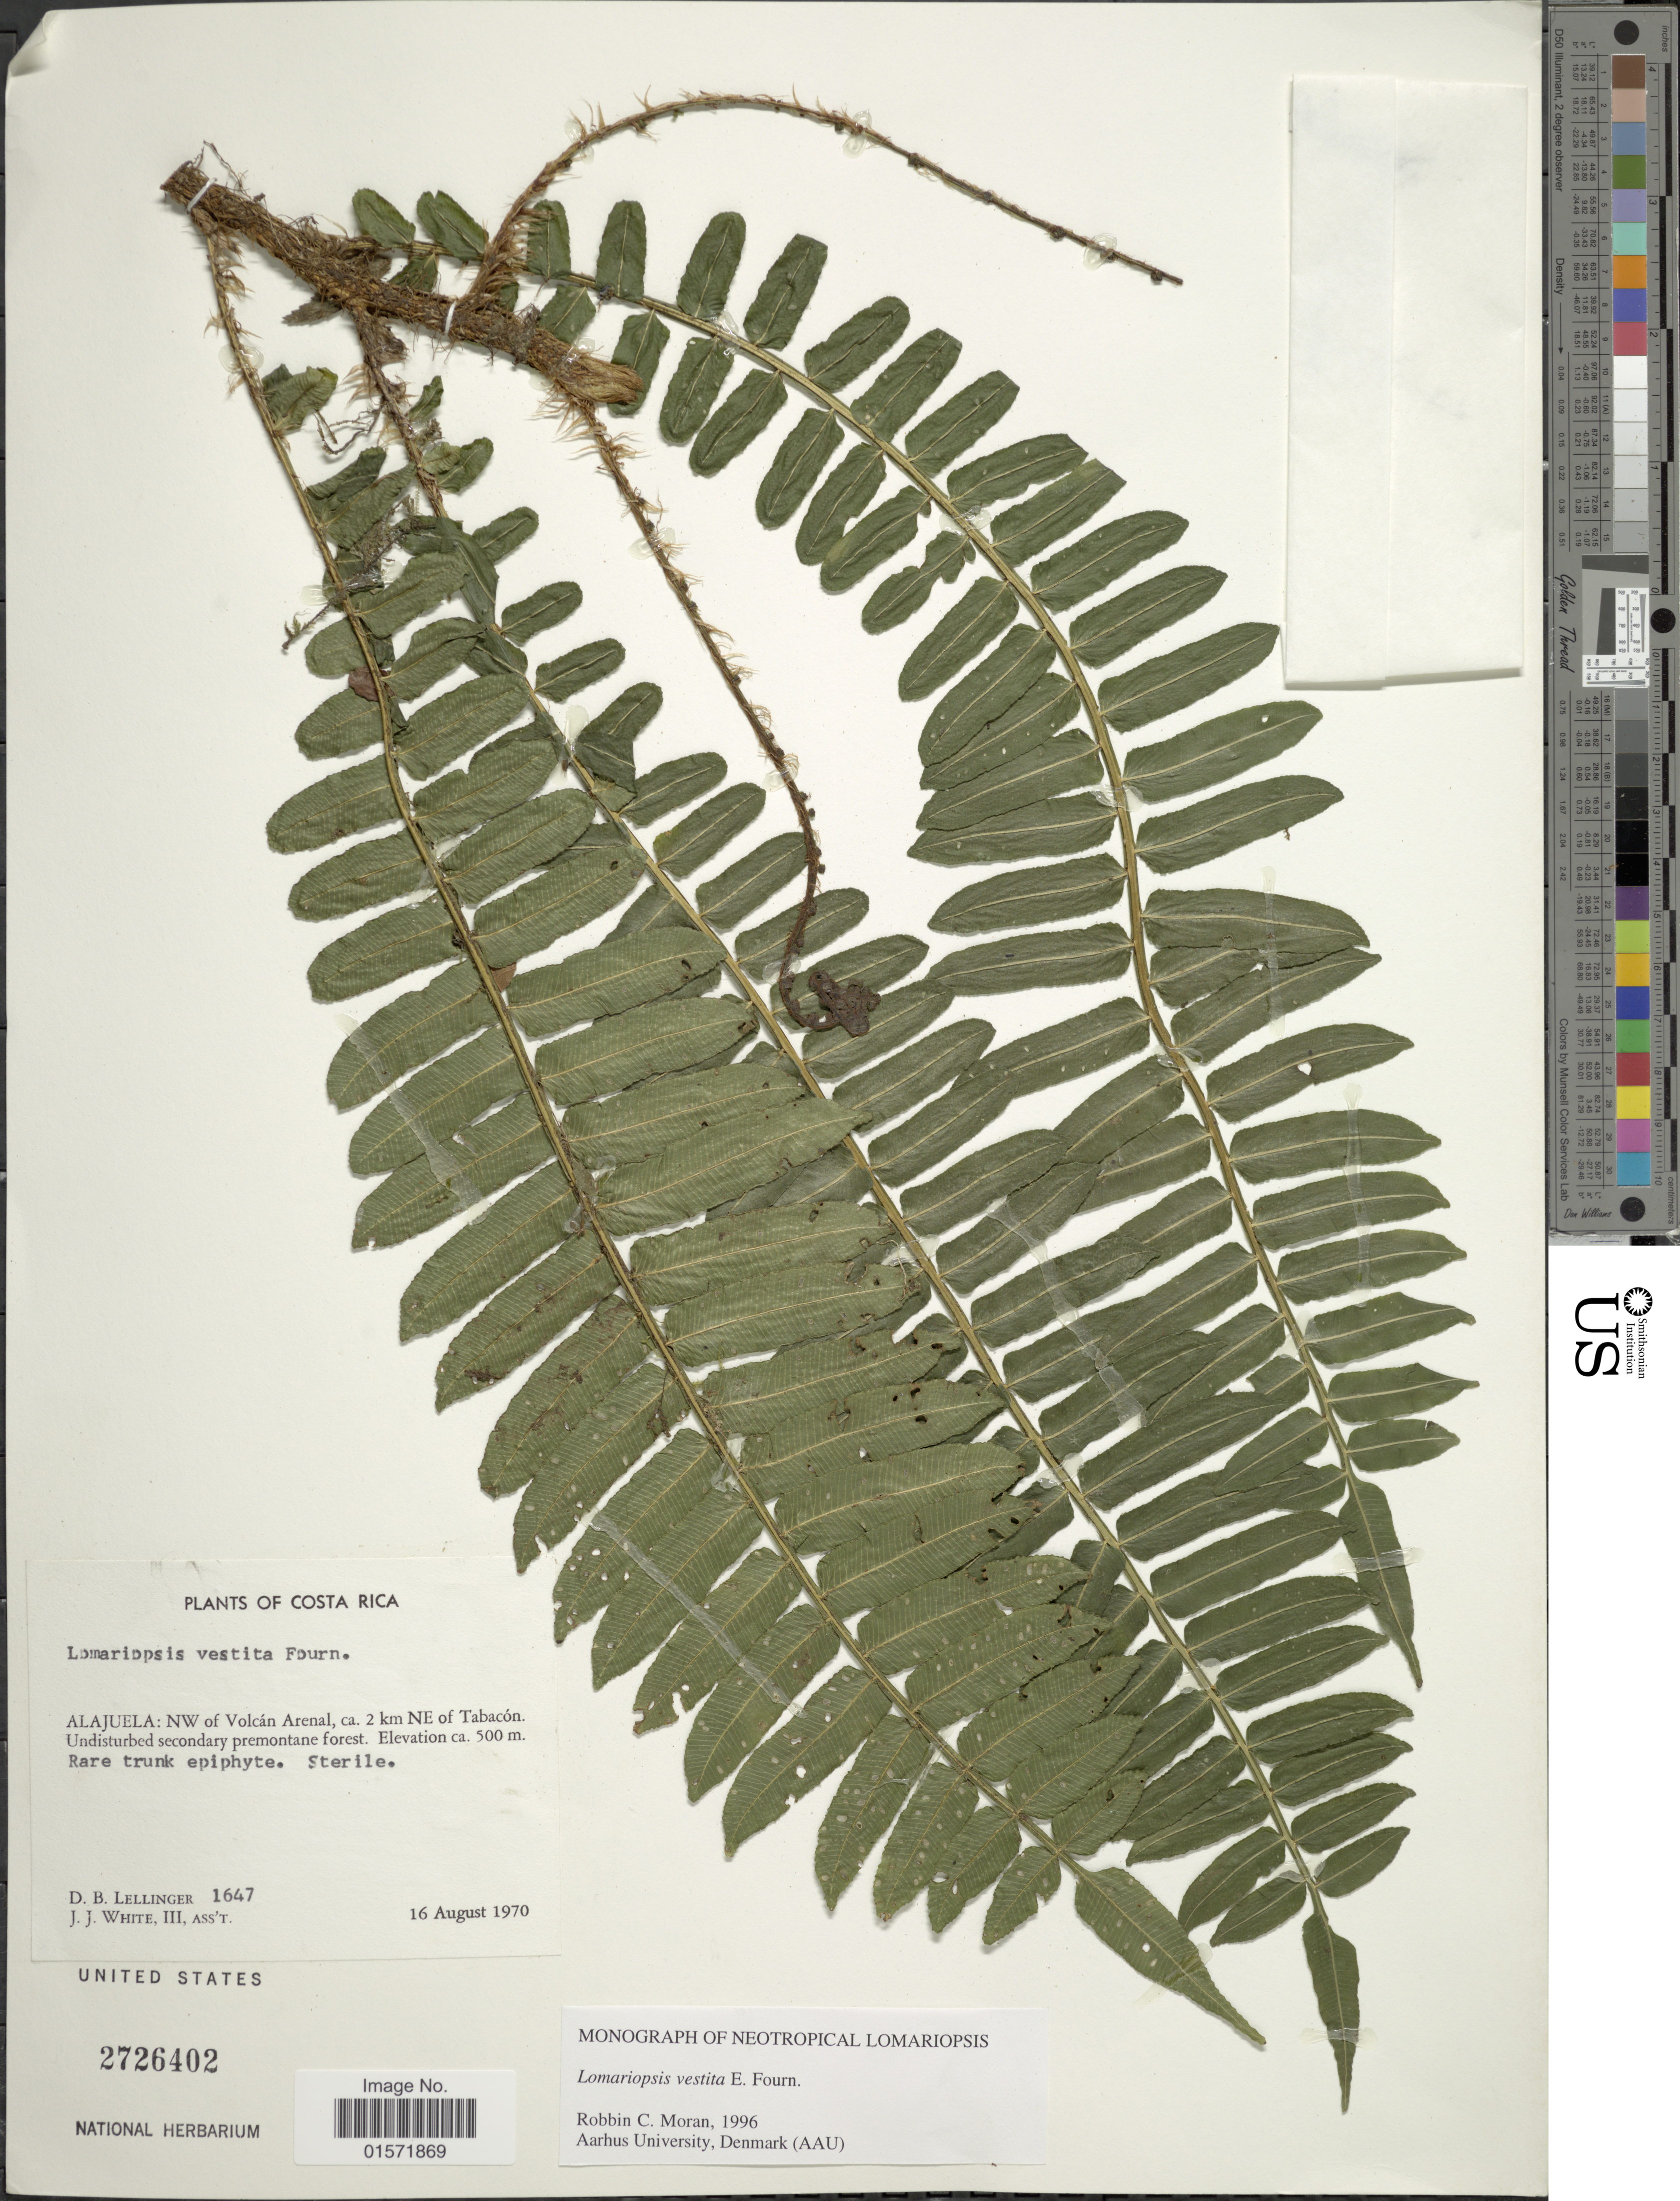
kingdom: Plantae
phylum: Tracheophyta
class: Polypodiopsida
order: Polypodiales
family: Lomariopsidaceae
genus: Lomariopsis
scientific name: Lomariopsis vestita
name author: E. Fourn.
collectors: D. B. Lellinger & J. J. White III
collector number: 1647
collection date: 1970-08-16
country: Costa Rica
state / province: Alajuela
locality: NW of Volcán Arenal, ca. 2 km NE of Tabacón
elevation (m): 500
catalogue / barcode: US 2726402